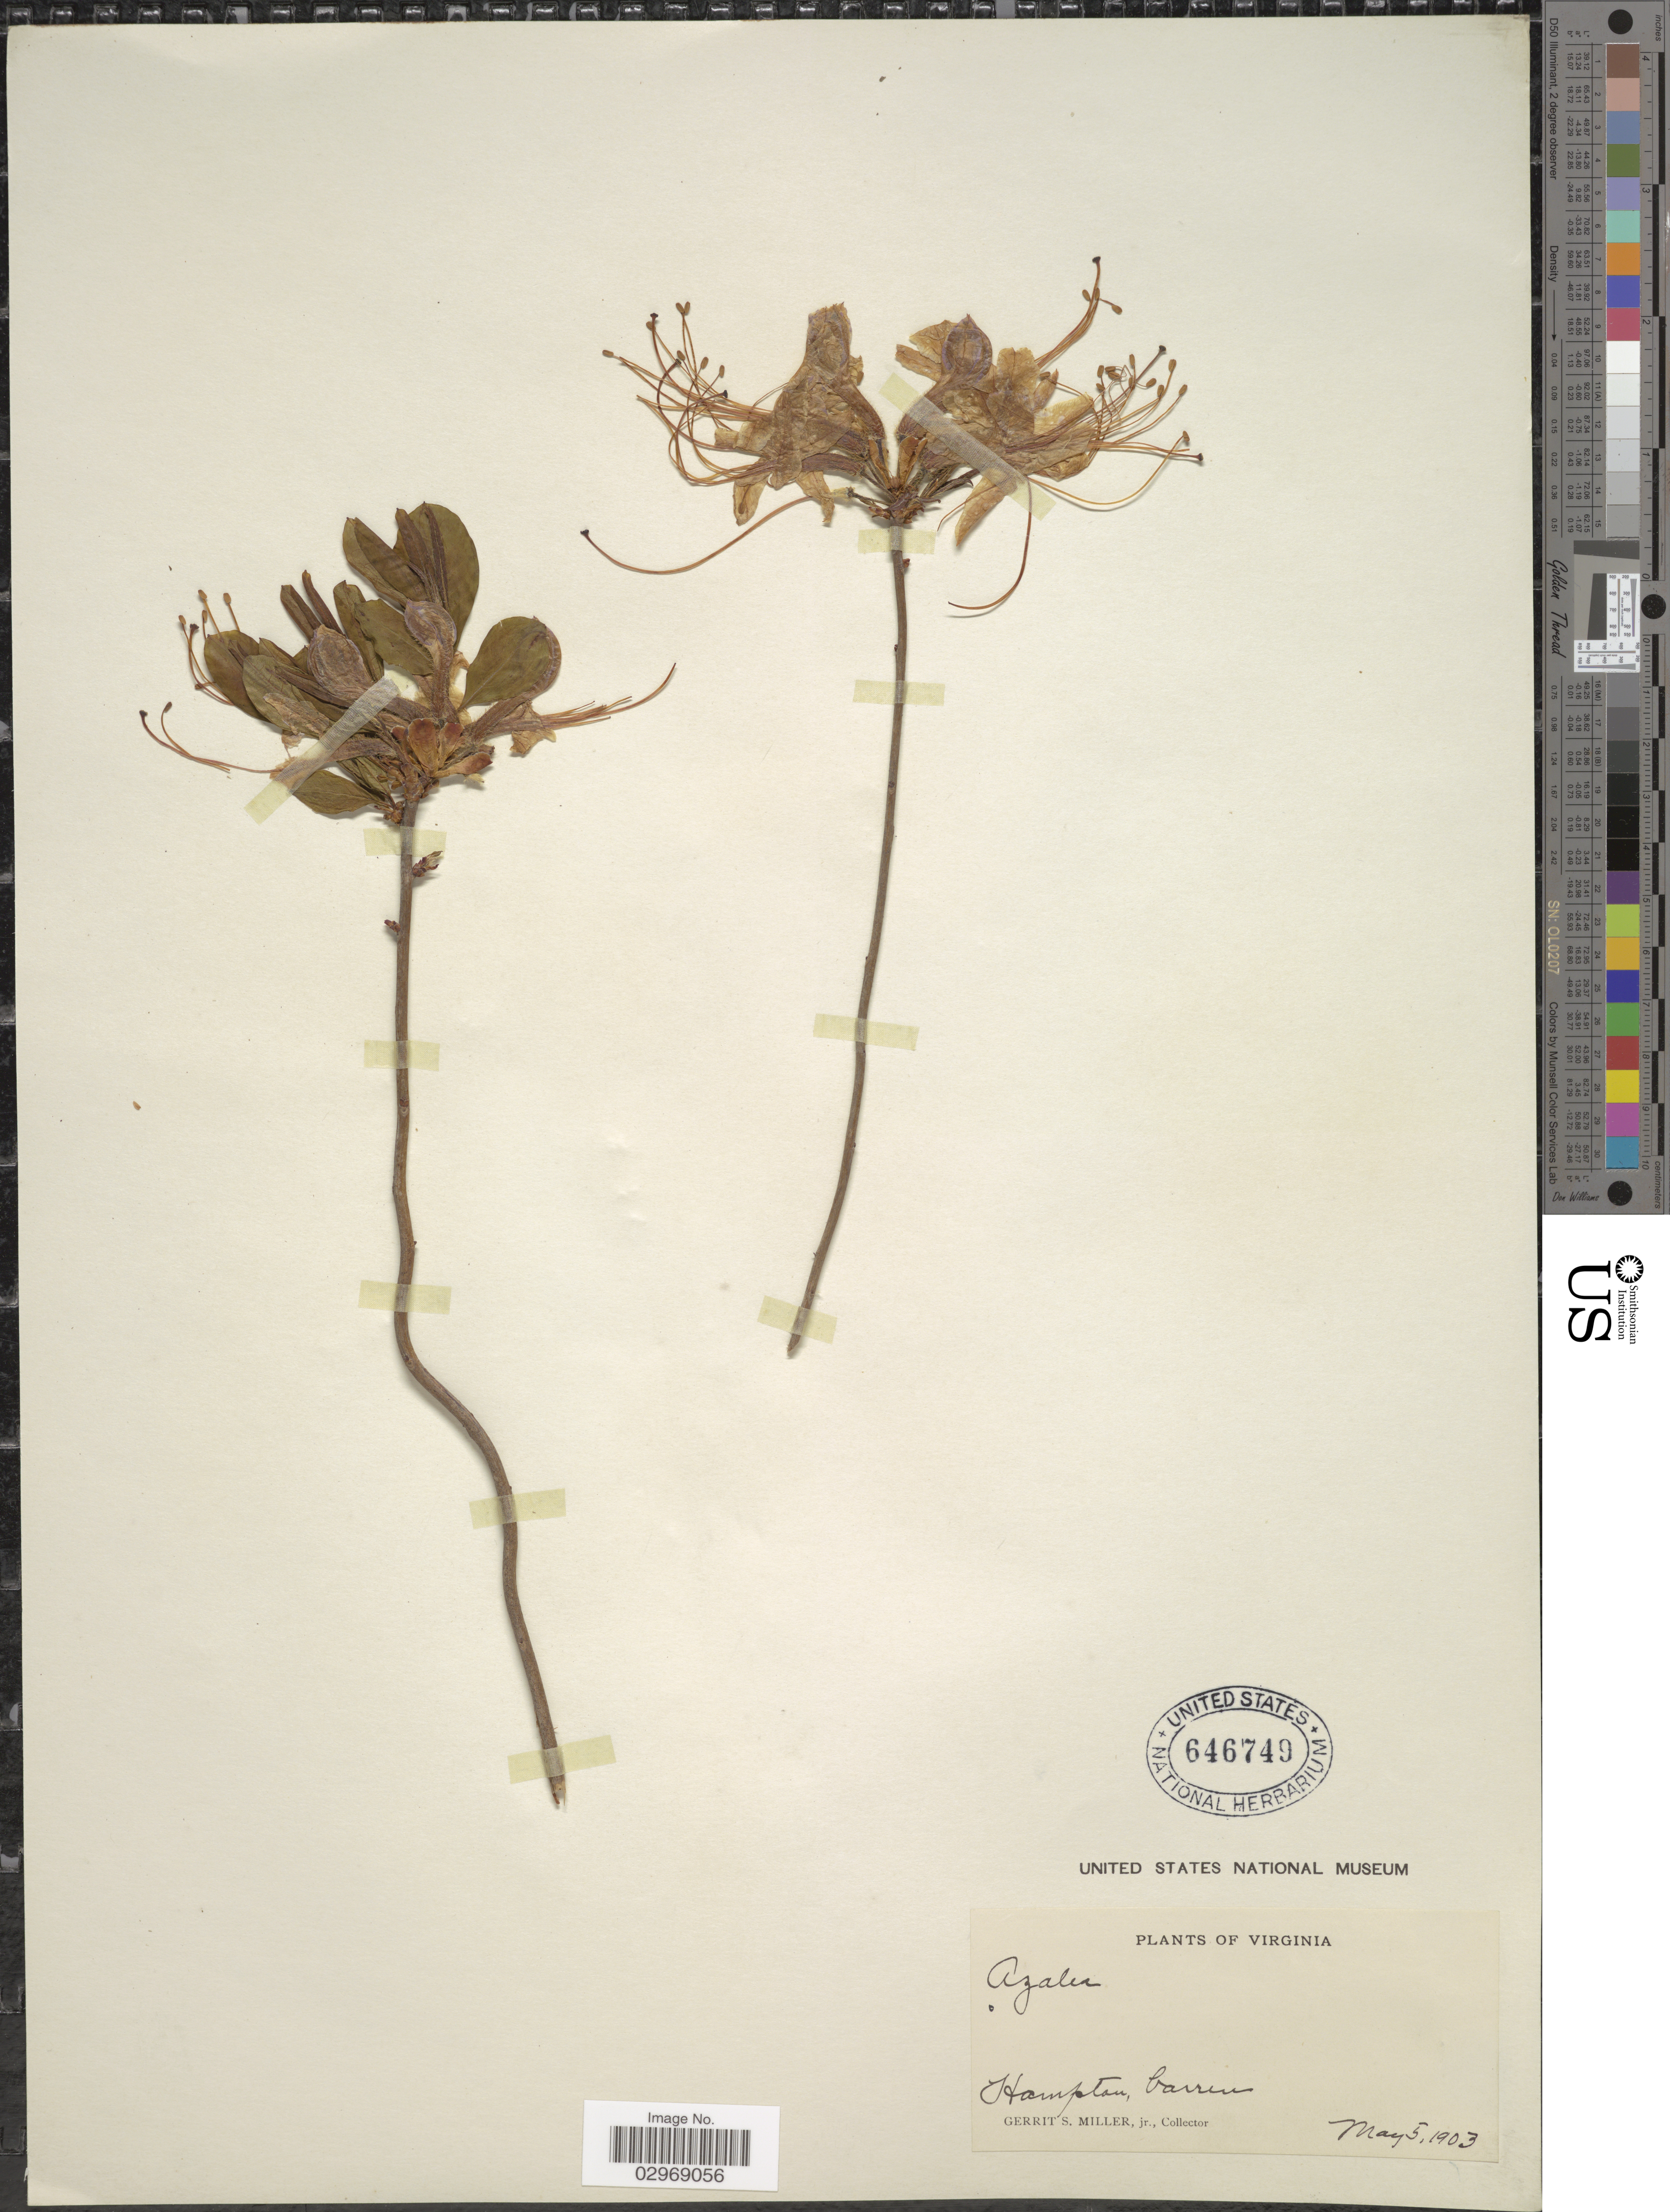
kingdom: Plantae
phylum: Tracheophyta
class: Magnoliopsida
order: Ericales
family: Ericaceae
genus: Rhododendron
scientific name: Rhododendron nudiflorum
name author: Torr.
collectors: G. S. Miller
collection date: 1903-05-05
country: United States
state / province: Virginia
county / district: City of Hampton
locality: Hampton, barrens.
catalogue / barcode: US 646749